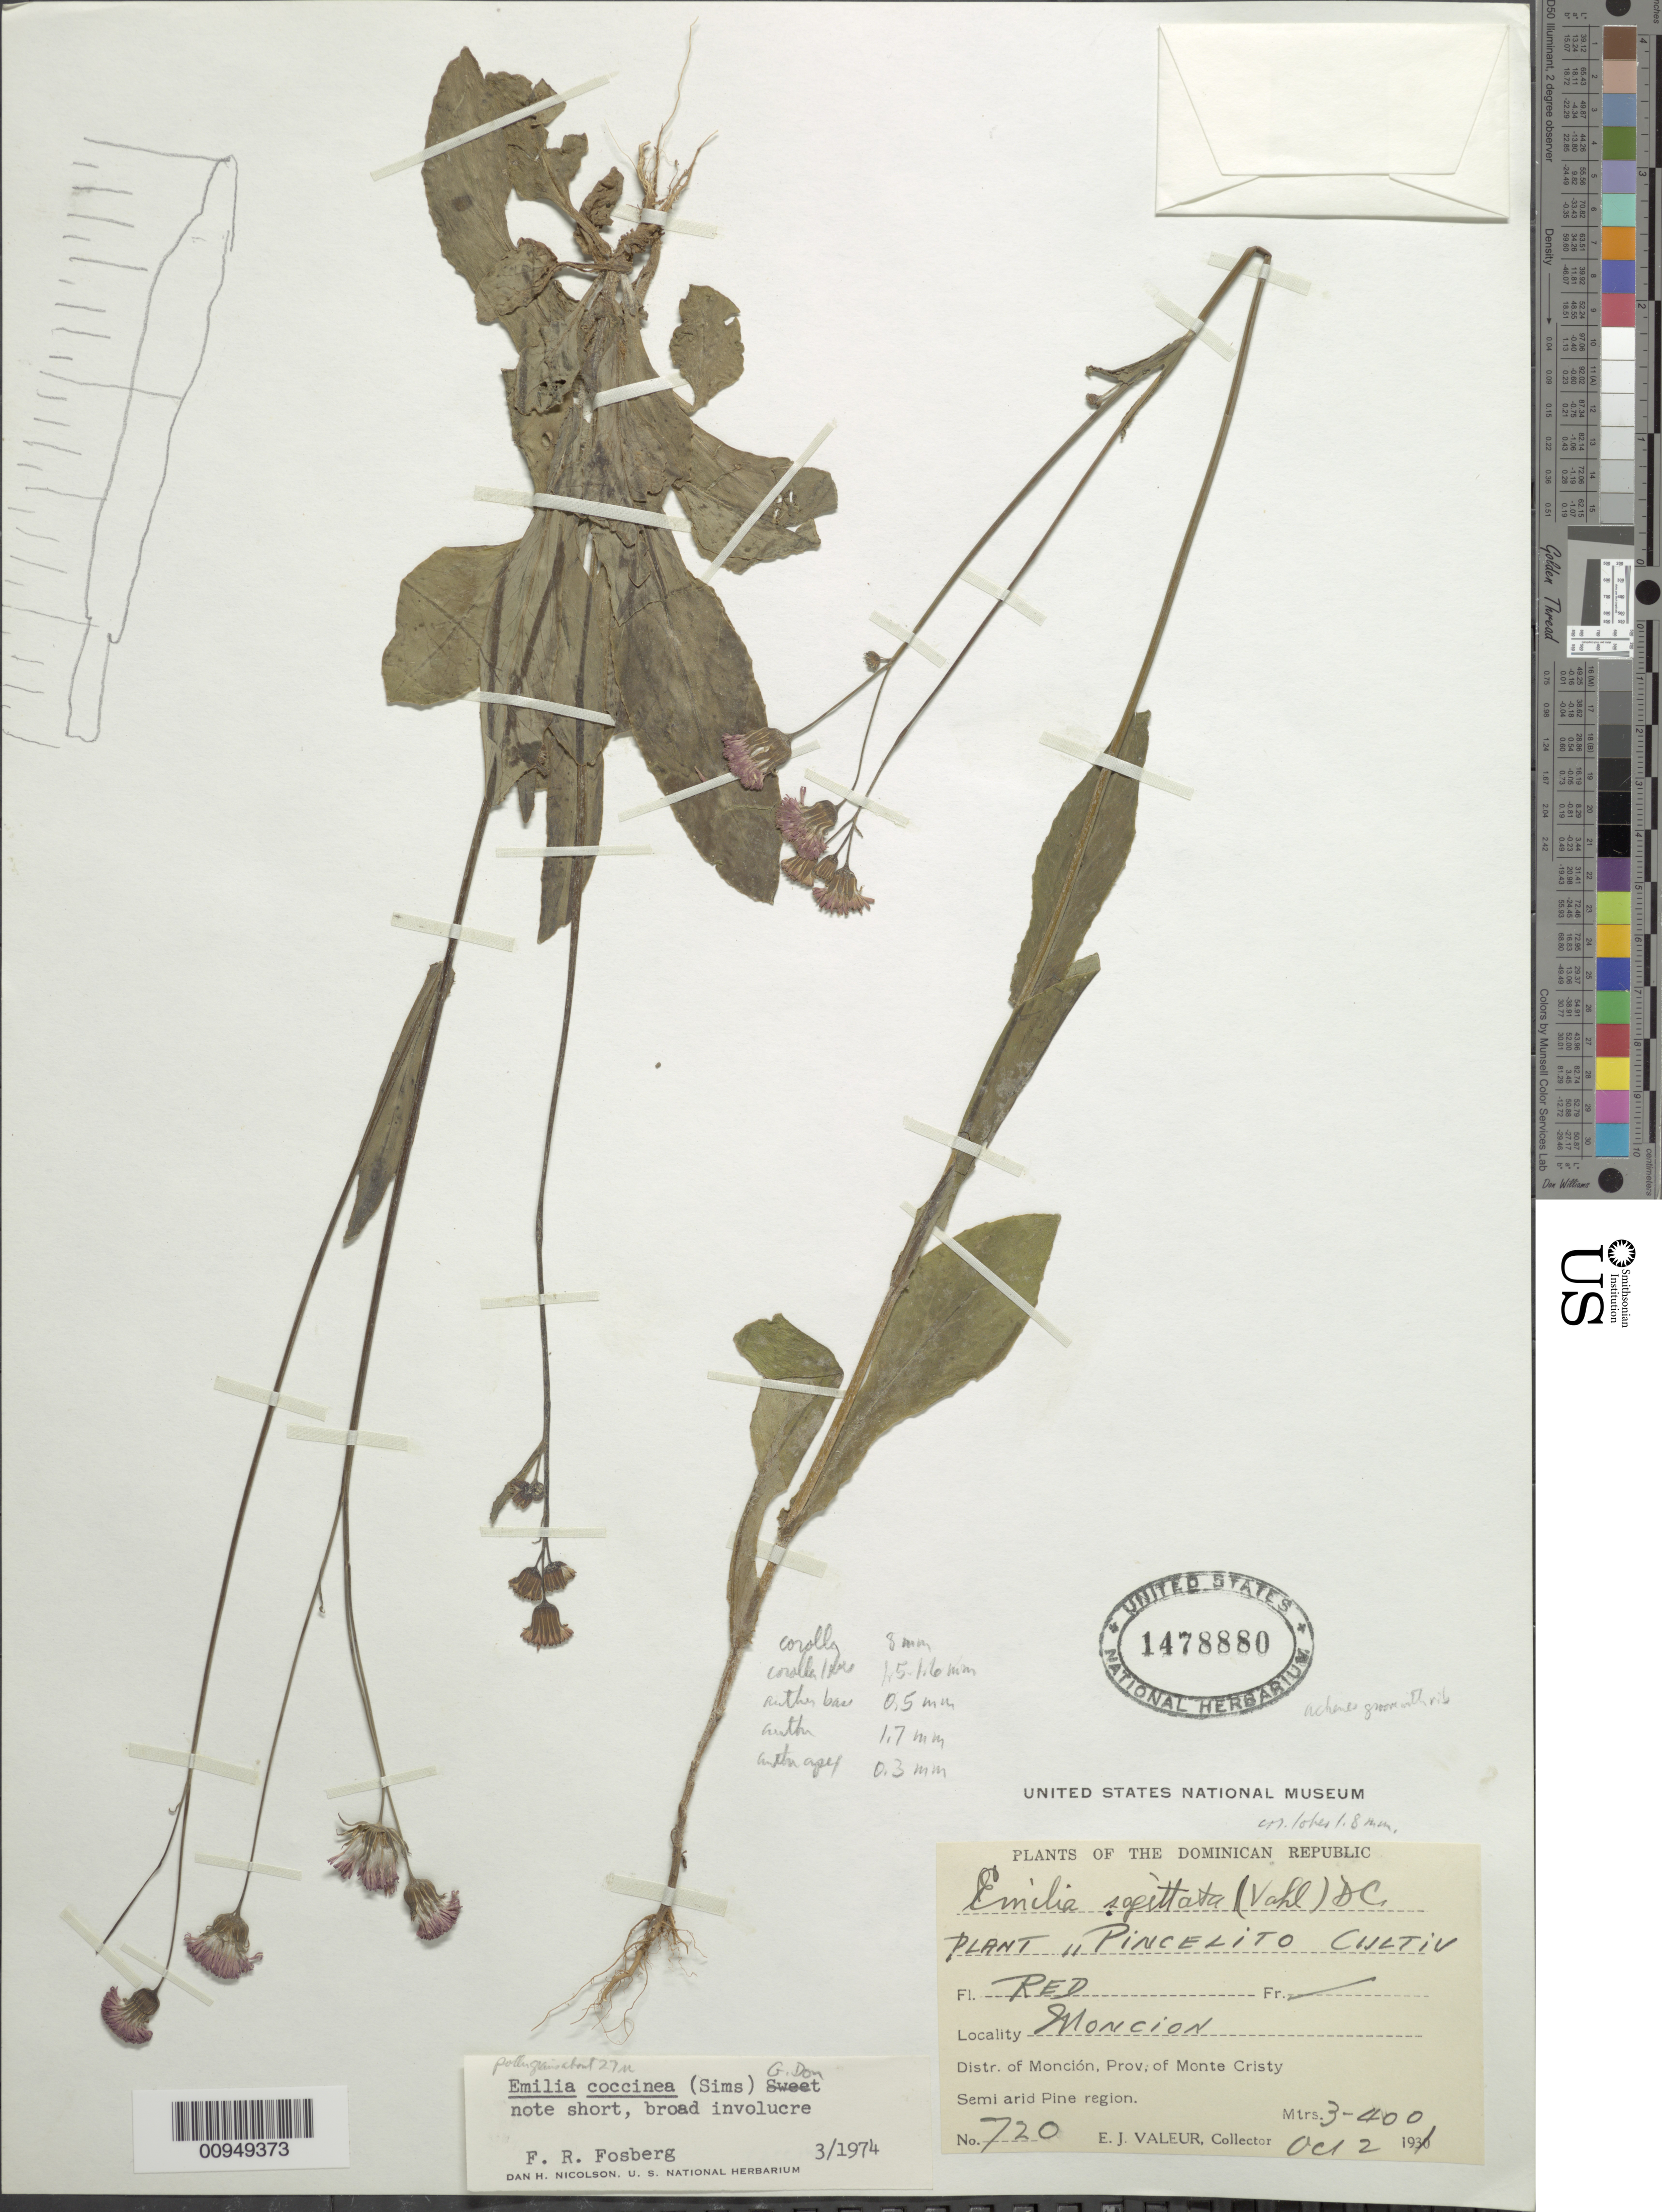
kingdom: Plantae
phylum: Tracheophyta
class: Magnoliopsida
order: Asterales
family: Asteraceae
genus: Emilia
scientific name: Emilia coccinea (Sims) Sweet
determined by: Fosberg, F. R.; Nicolson, D. H.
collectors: E. Valeur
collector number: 720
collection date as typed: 02 Oct 1931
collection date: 1931-10-02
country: Dominican Republic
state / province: Monte Cristi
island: Hispaniola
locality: Moncion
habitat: Semi arid pine region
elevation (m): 3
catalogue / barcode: US 1478880